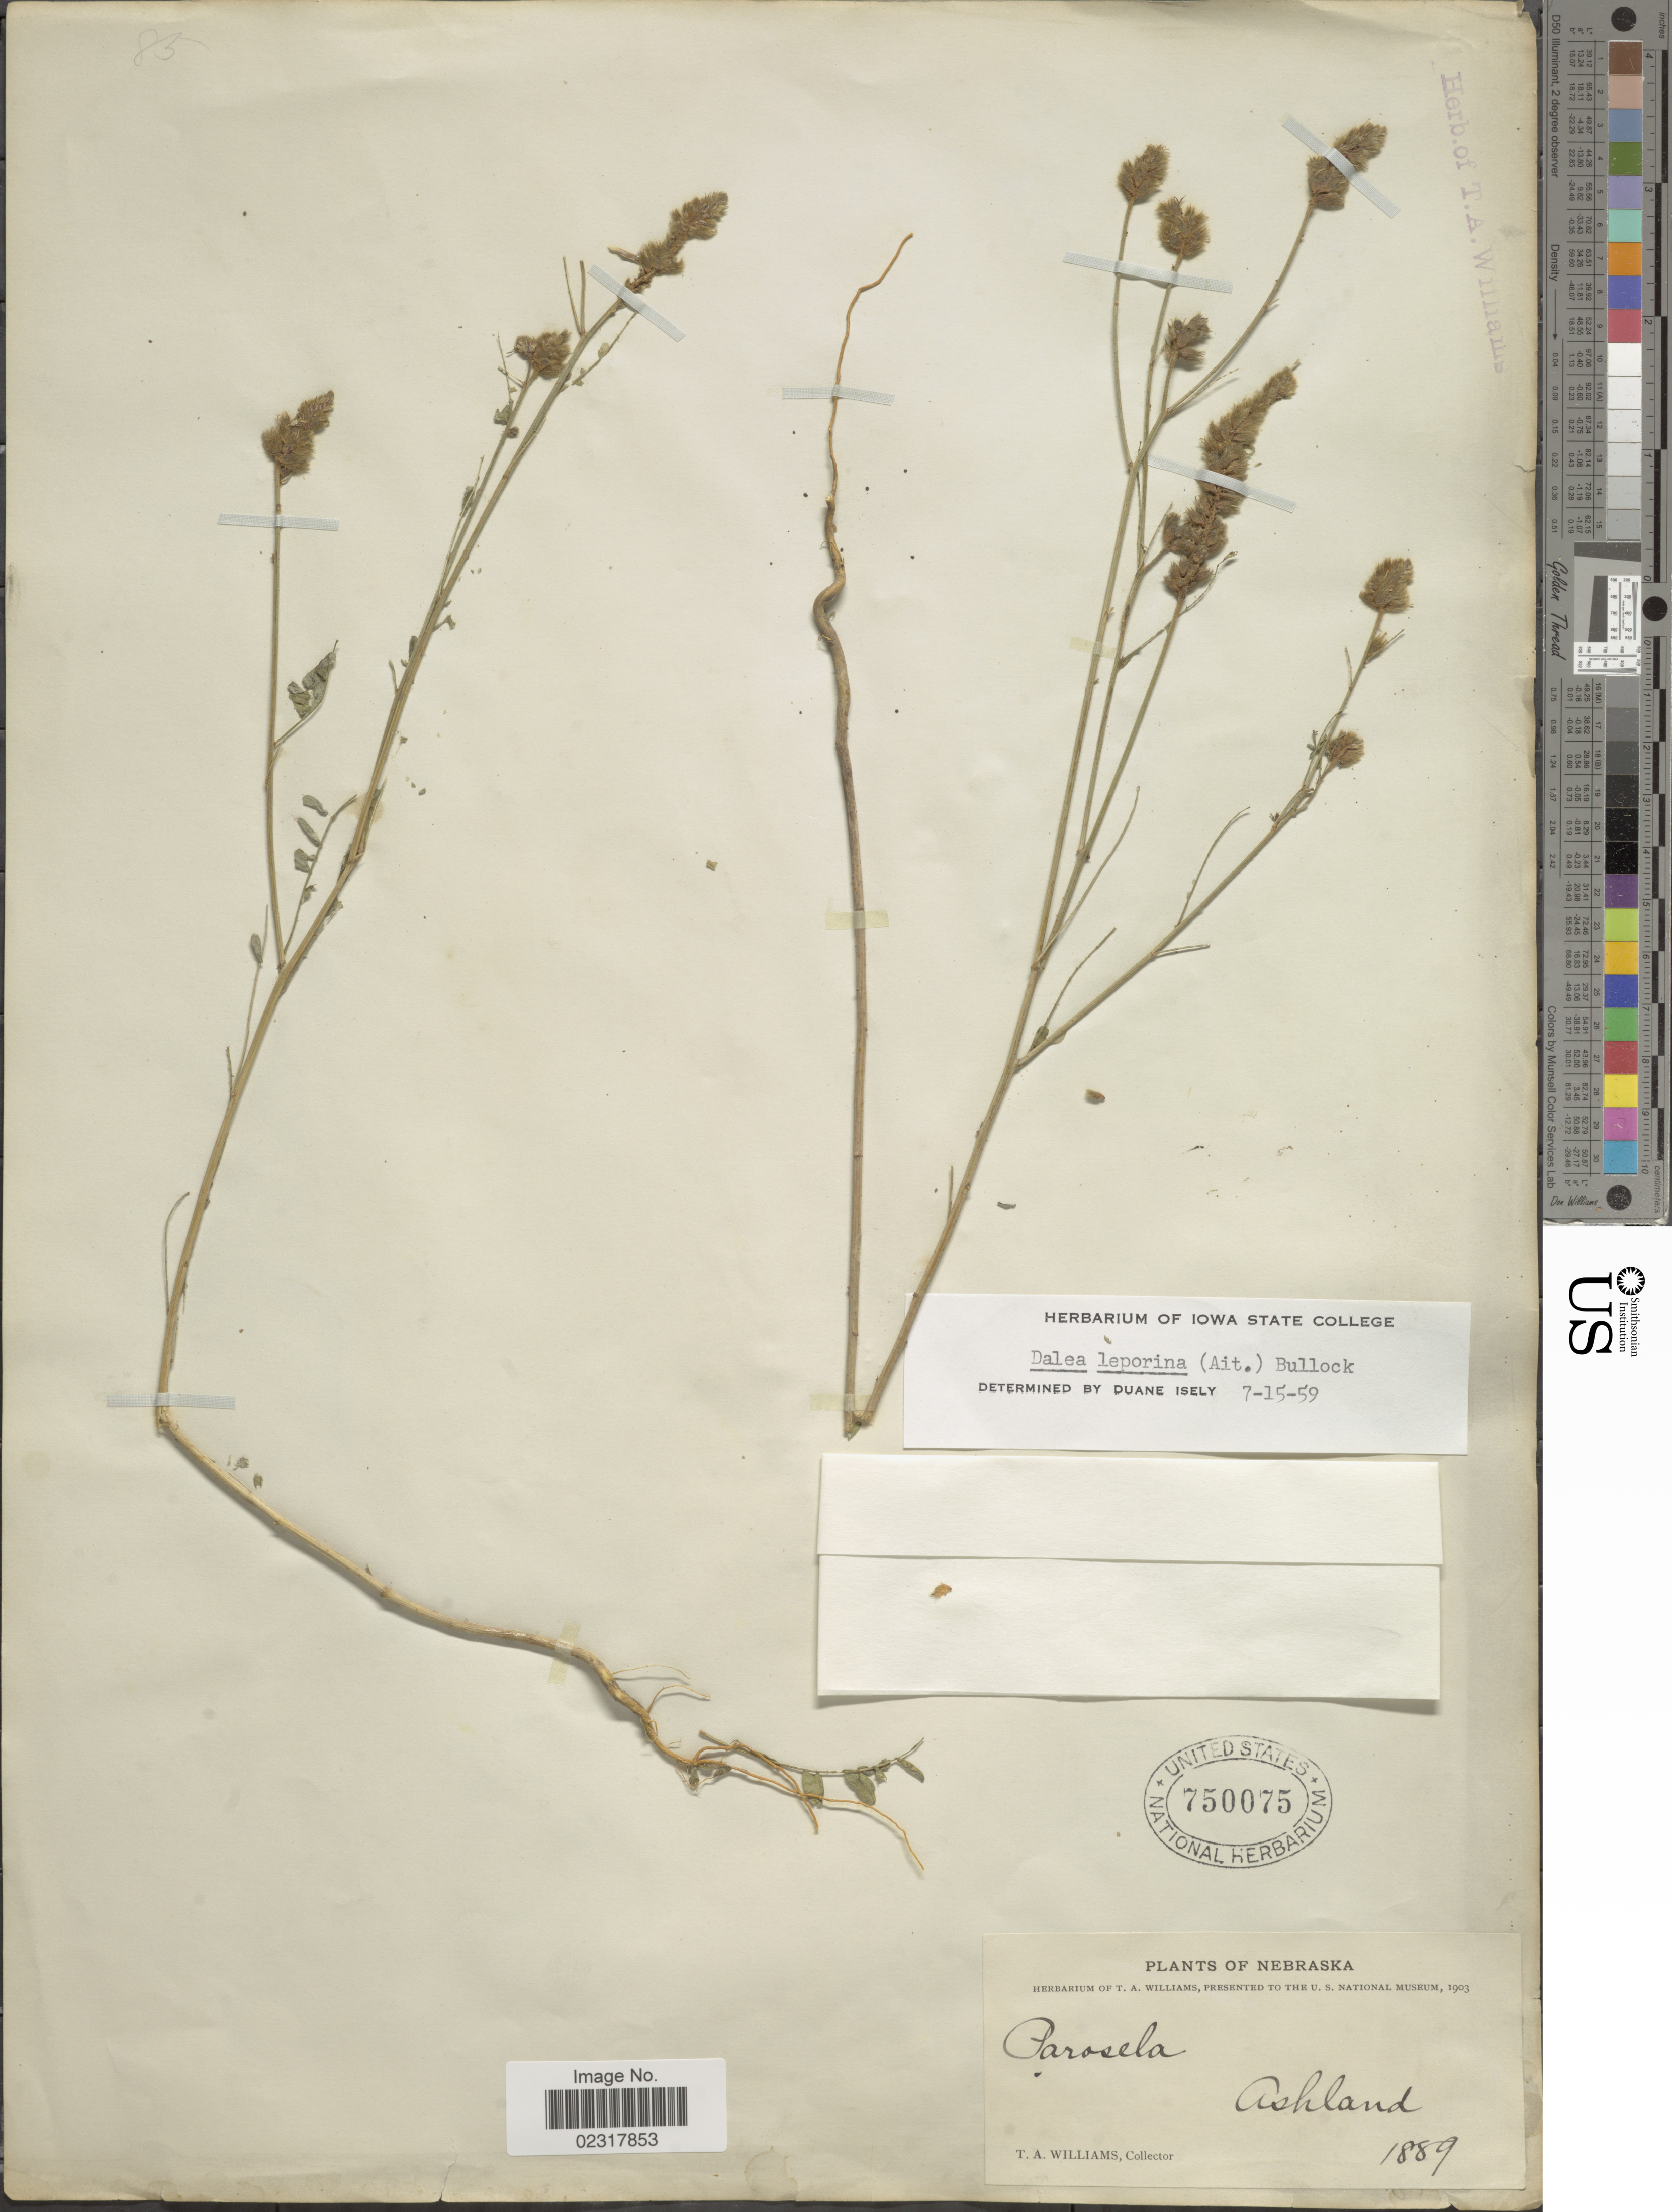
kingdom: Plantae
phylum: Tracheophyta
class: Magnoliopsida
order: Fabales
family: Fabaceae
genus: Dalea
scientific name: Dalea leporina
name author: (Aiton) Bullock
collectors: T. A. Williams (herbarium)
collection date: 1889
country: United States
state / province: Nebraska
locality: Ashland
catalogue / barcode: US 750075